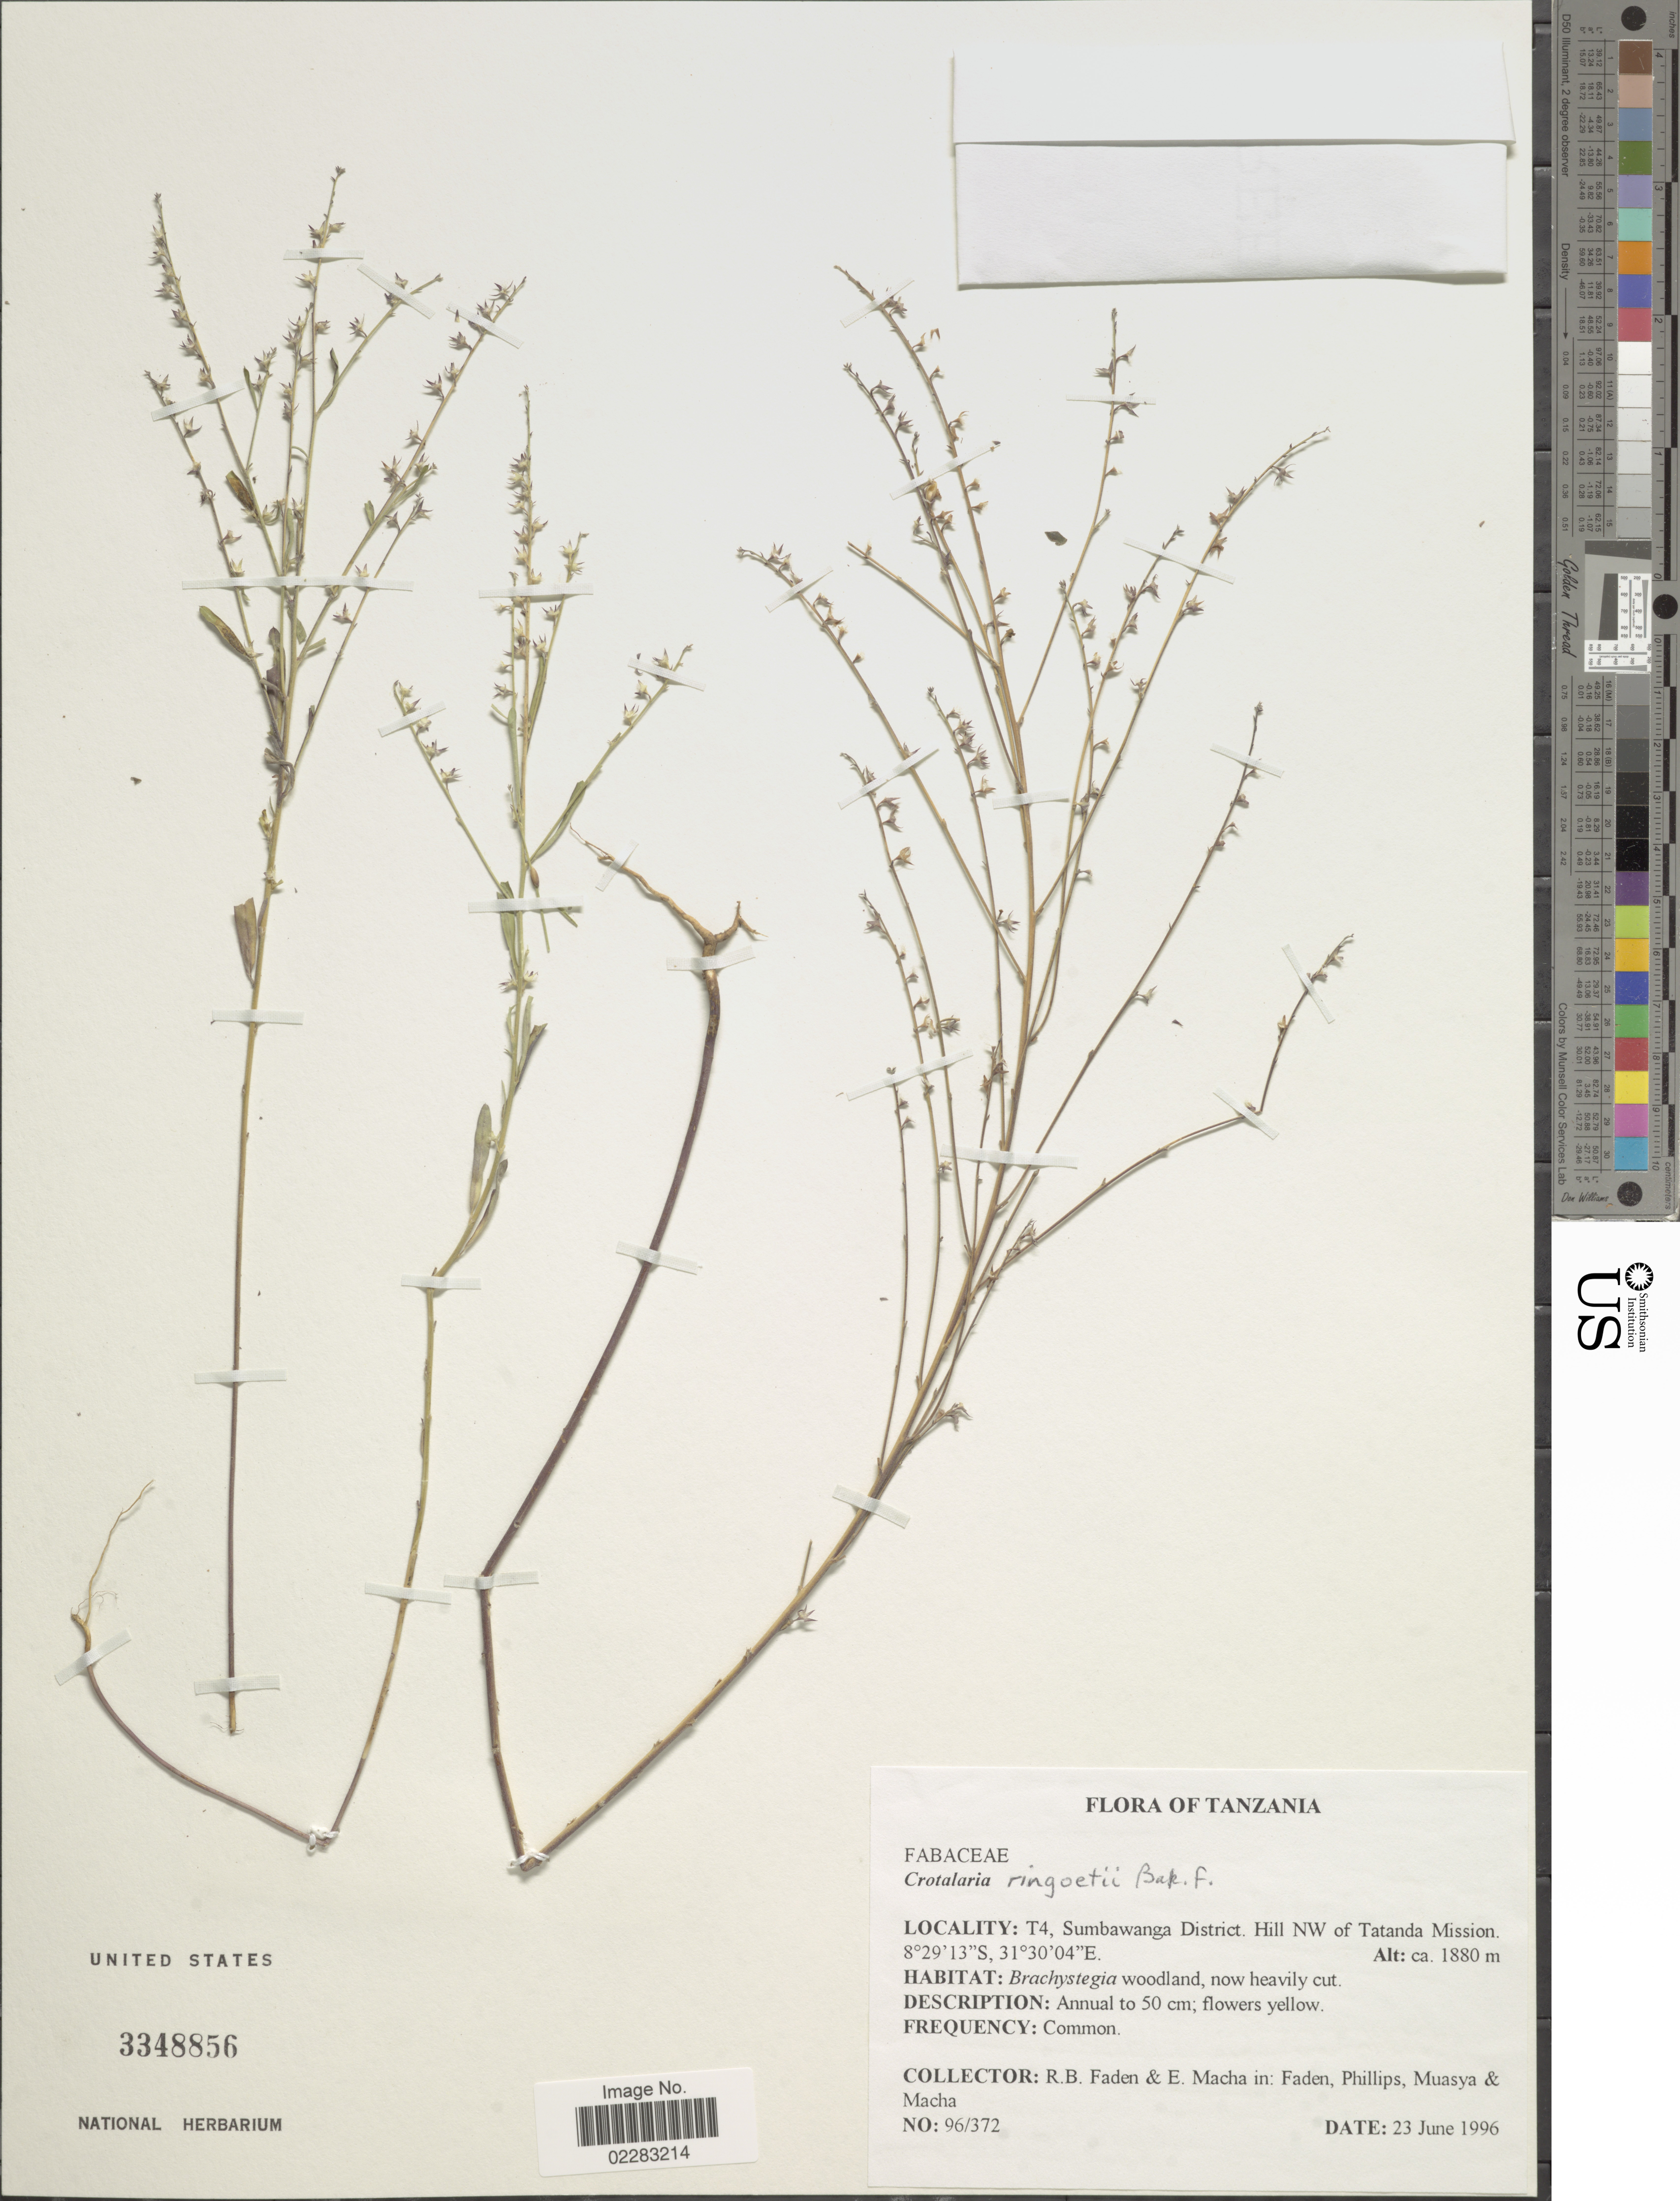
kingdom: Plantae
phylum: Tracheophyta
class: Magnoliopsida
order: Fabales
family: Fabaceae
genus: Crotalaria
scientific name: Crotalaria ringoetii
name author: Baker f.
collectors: R. B. Faden & E. Macha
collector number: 96/372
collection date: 1996-06-23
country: Tanzania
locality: T4, Sumbawanga District, Hill NW of Tatanda of Tatanda Mission.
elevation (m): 1880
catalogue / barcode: US 3348856